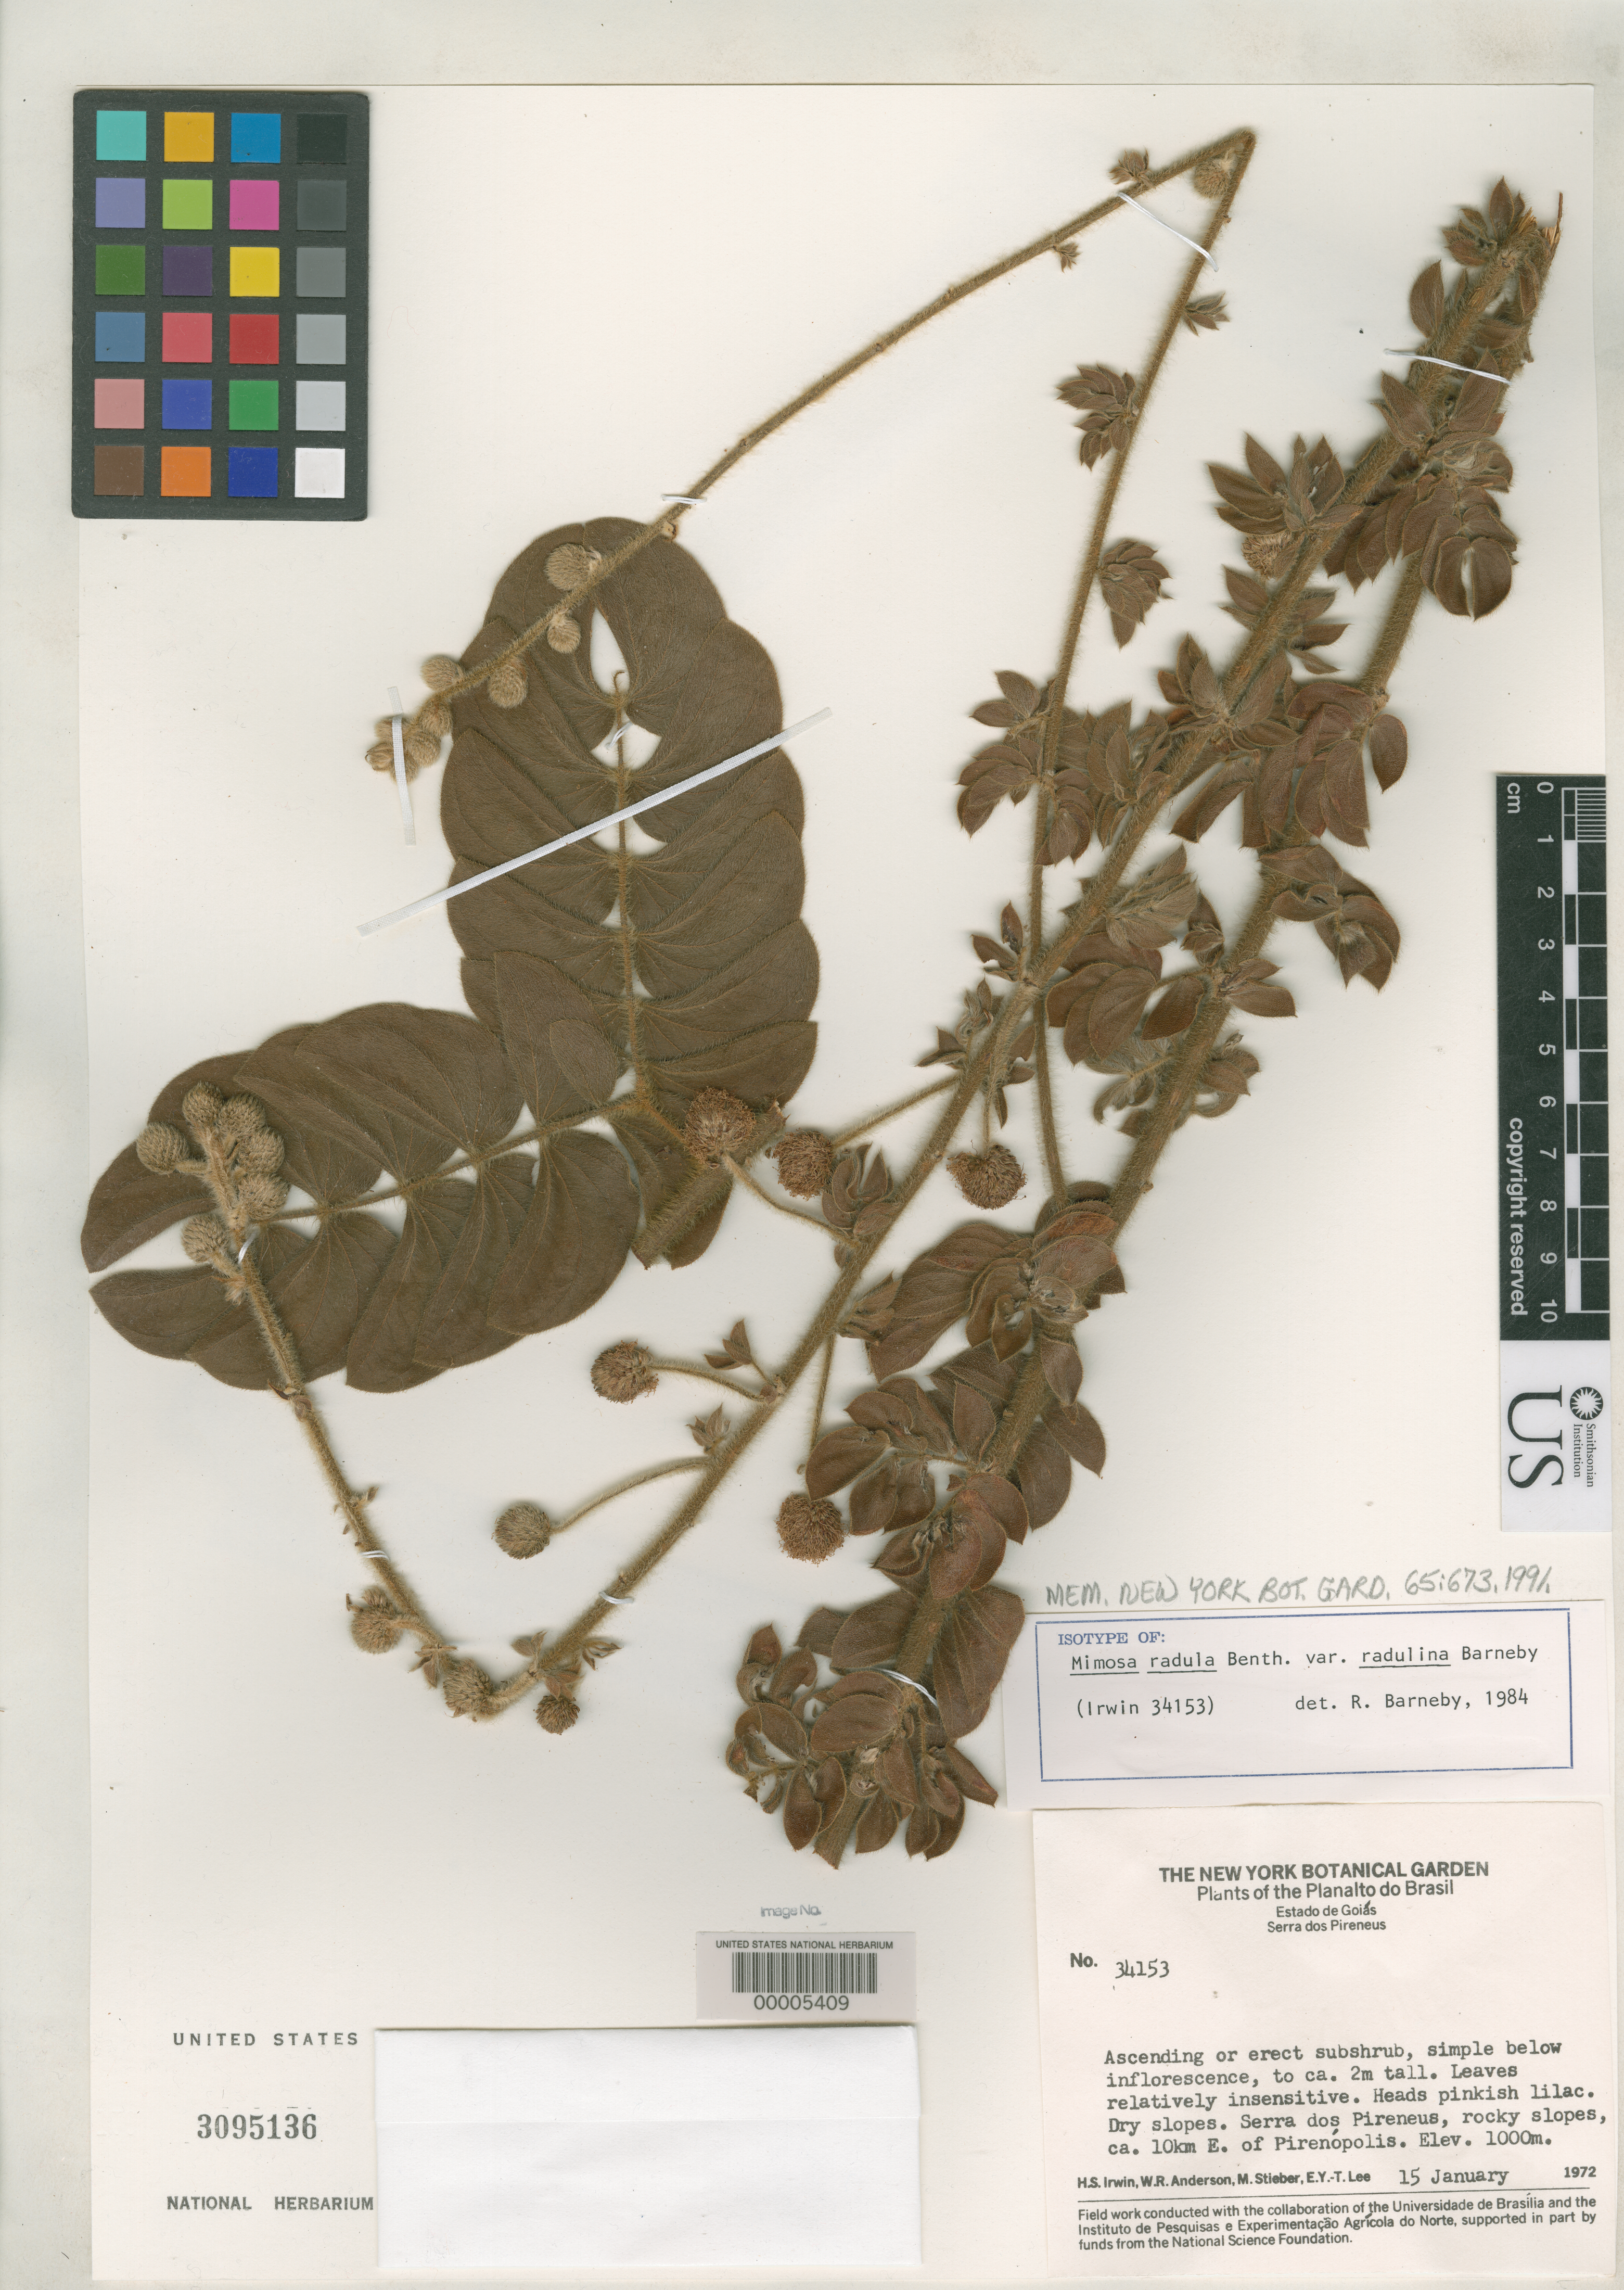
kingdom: Plantae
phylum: Tracheophyta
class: Magnoliopsida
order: Fabales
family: Fabaceae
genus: Mimosa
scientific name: Mimosa radula var. radulina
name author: Barneby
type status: Isotype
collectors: H. Irwin, W. Anderson, M. T. Stieber & E. Y. T. Lee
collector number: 34153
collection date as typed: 15 Jan 1972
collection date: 1972-01-15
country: Brazil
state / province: Goiás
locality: Serra dos Pireneus, ca. 10 km E of Pirenopolis.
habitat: Rocky slopes.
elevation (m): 100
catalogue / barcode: US 3095136